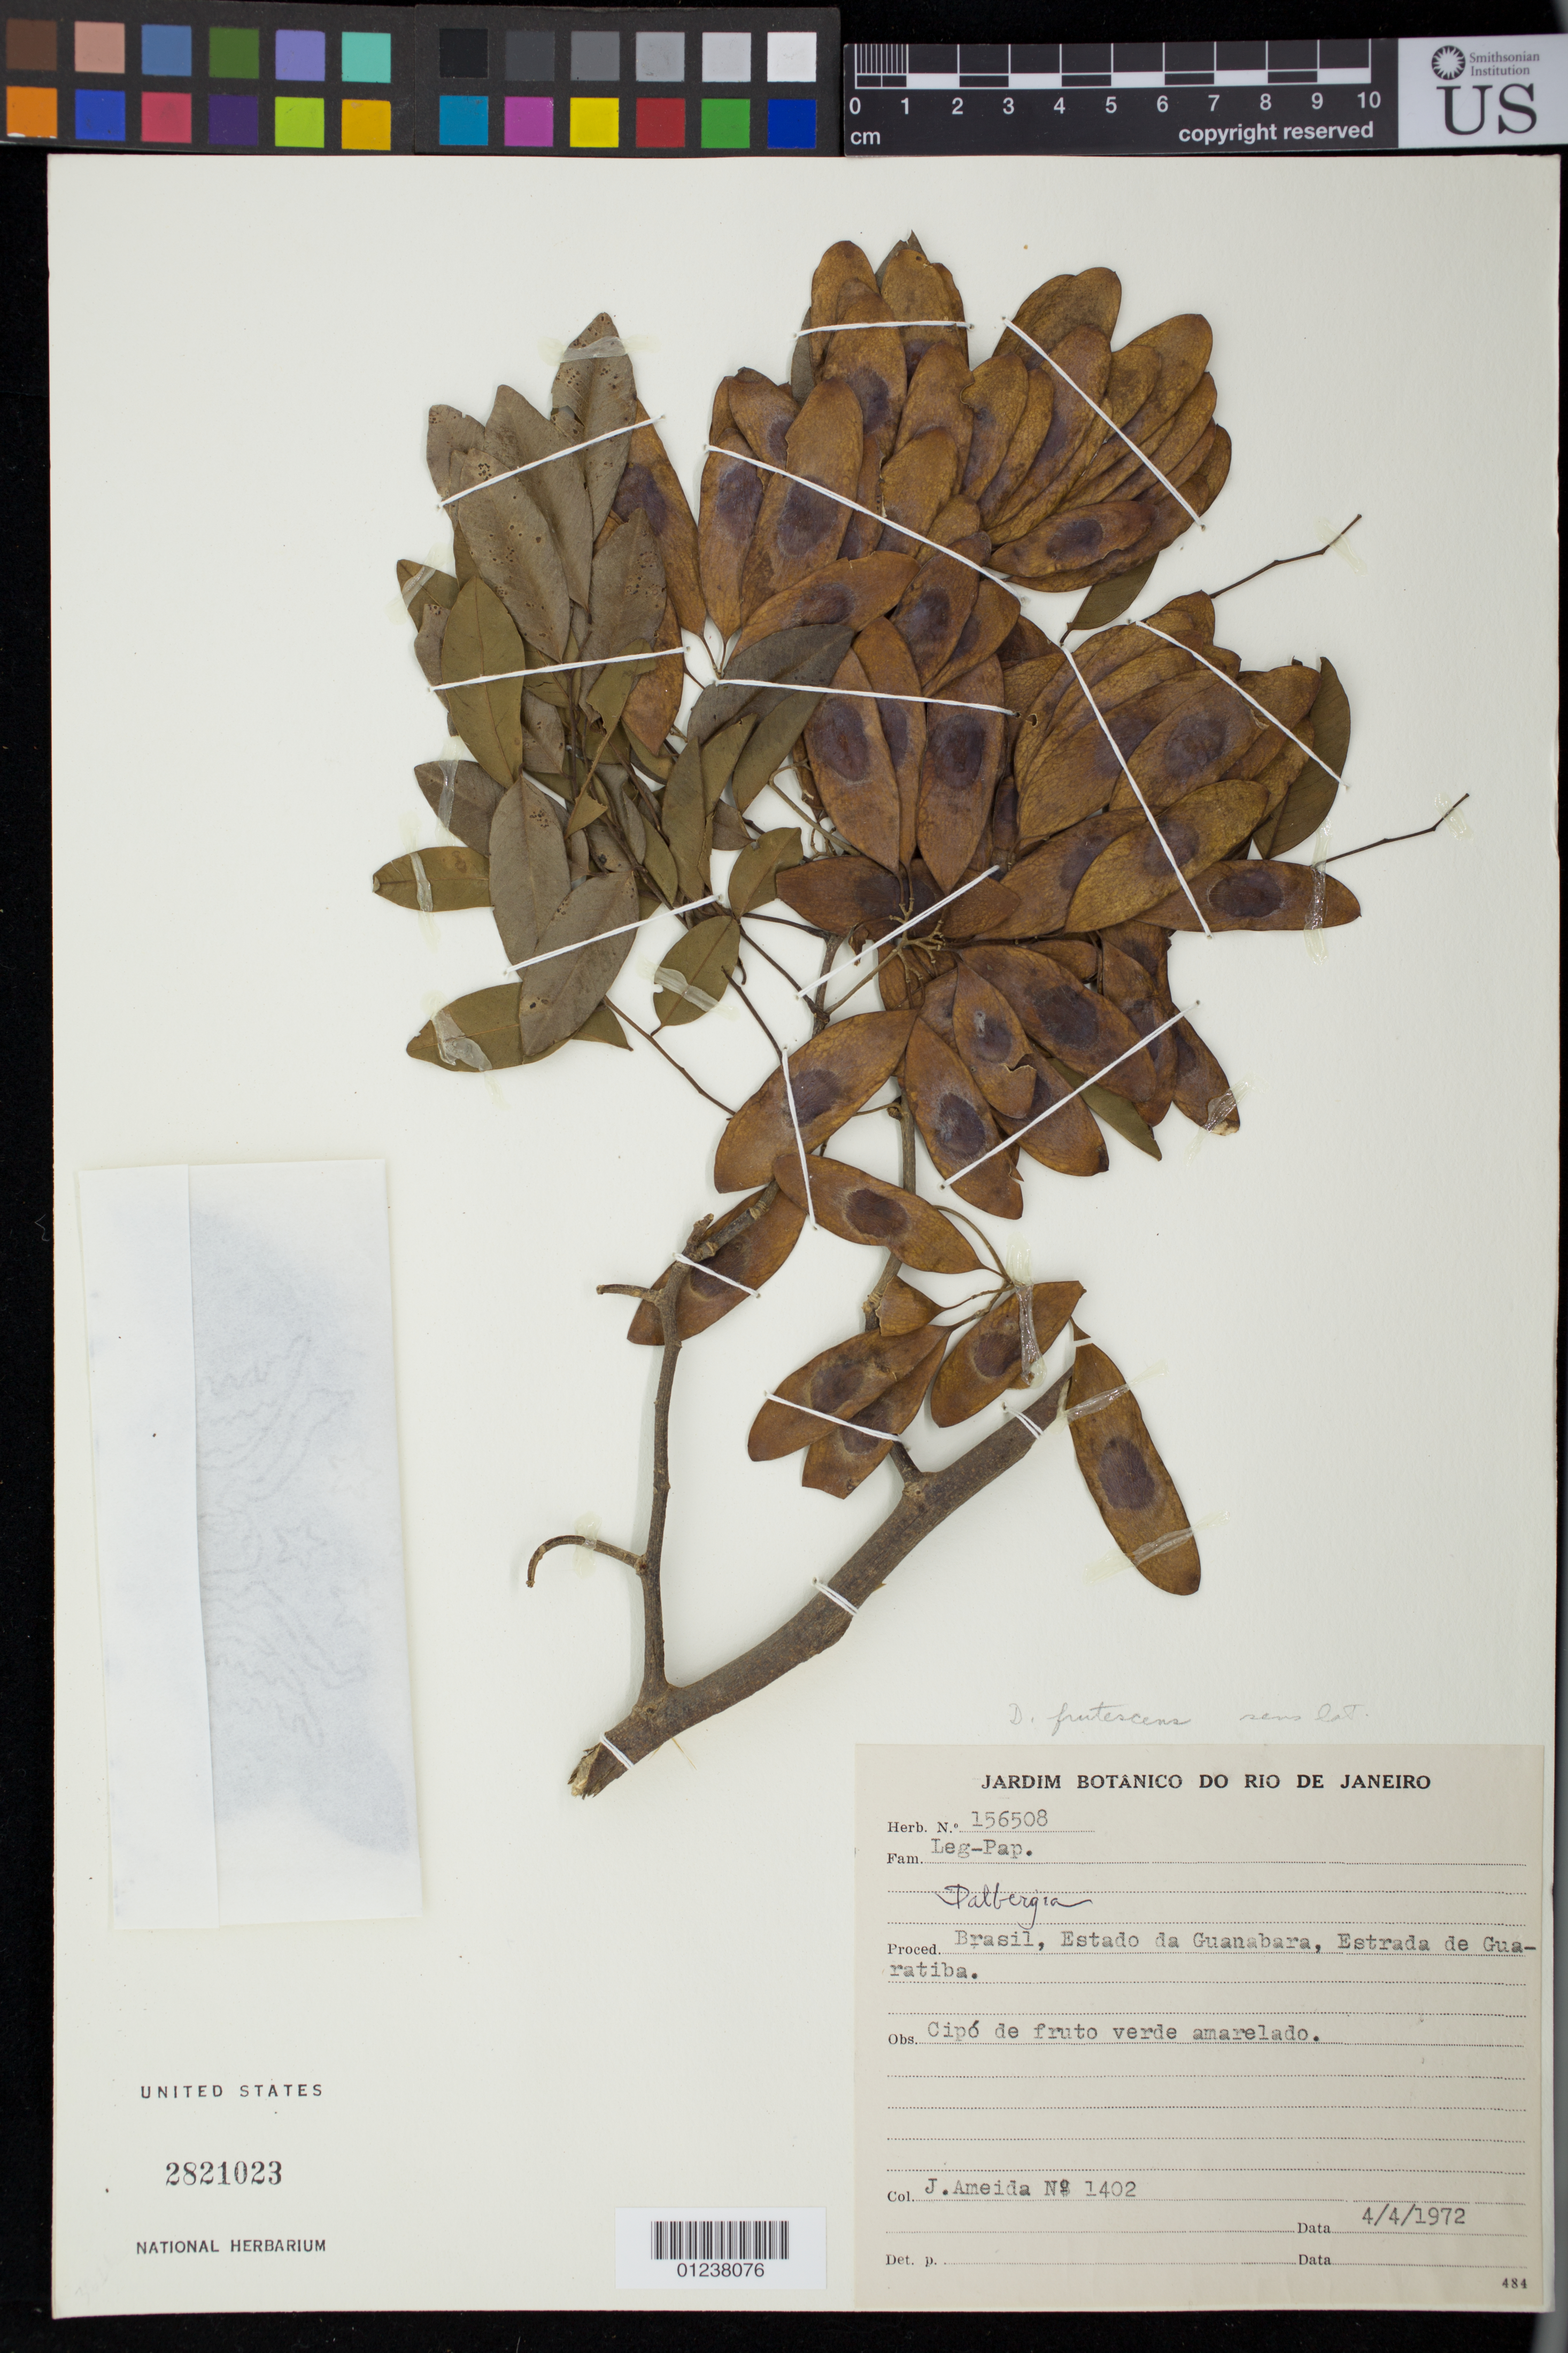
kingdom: Plantae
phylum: Tracheophyta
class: Magnoliopsida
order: Fabales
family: Fabaceae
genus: Dalbergia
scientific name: Dalbergia frutescens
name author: (Vell.) Britton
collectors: J. Ameida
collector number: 1402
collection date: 1972-04-04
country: Brazil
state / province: Rio de Janeiro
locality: Estrada de Guaratiba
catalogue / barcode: US 2821023